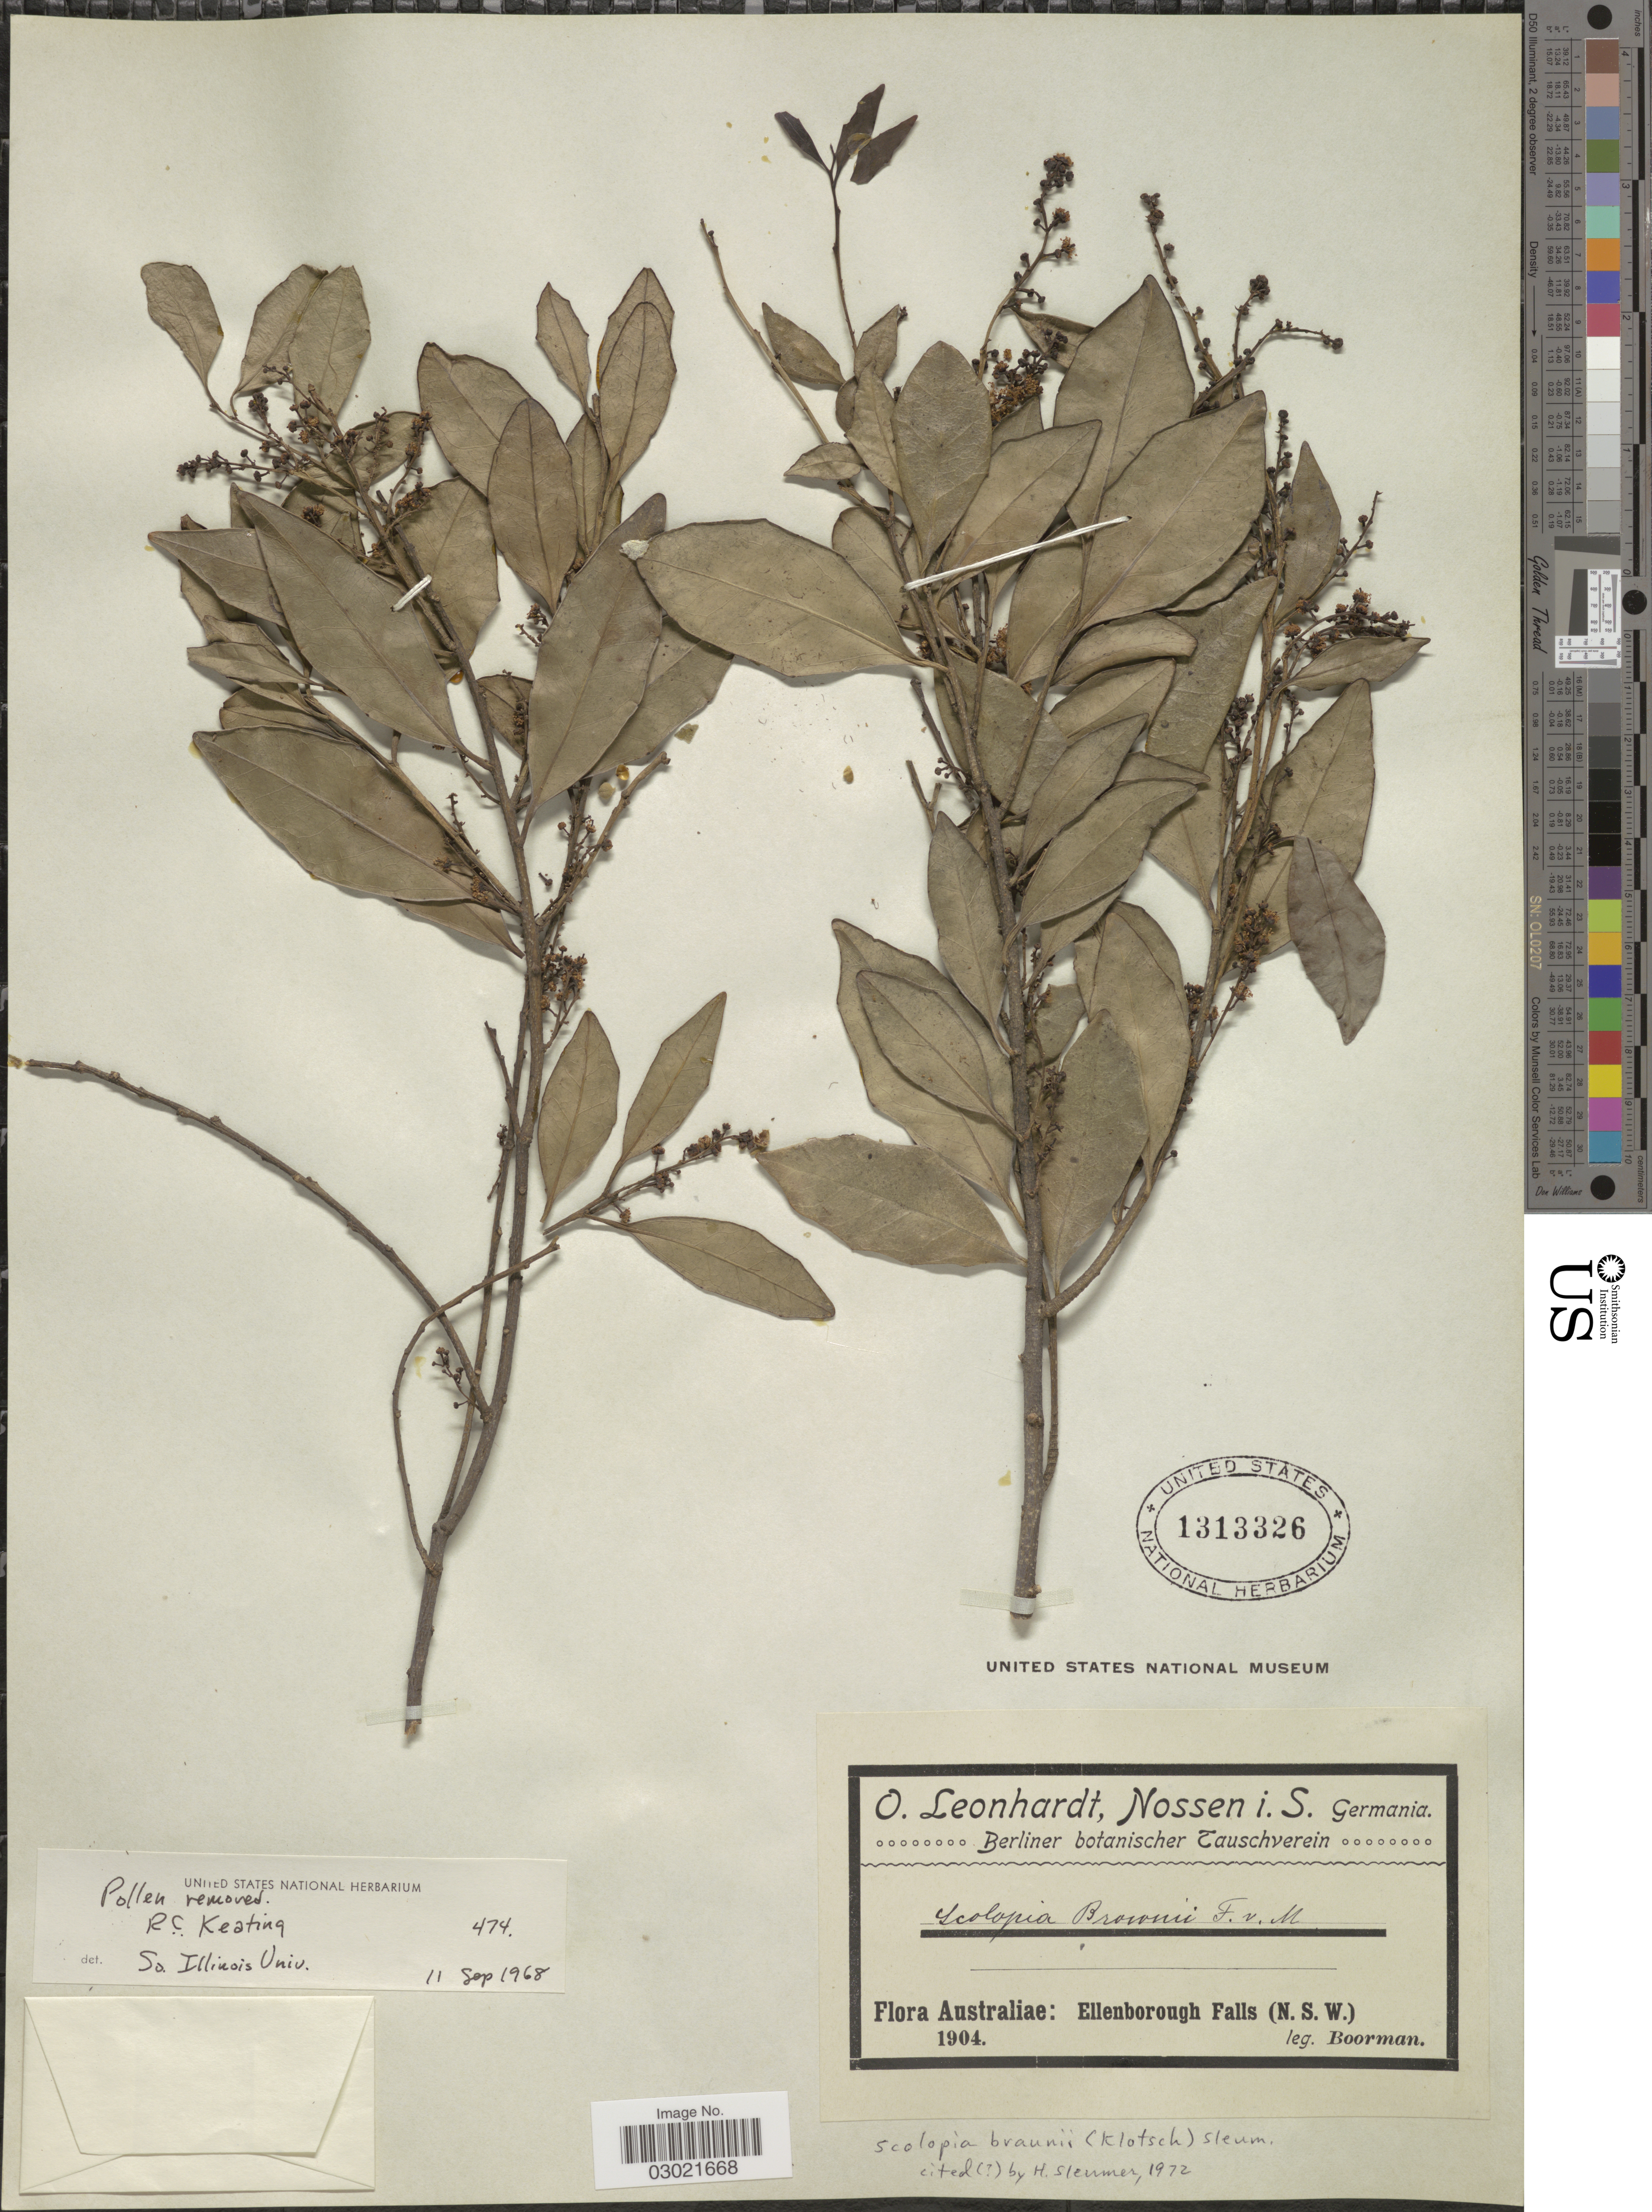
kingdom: Plantae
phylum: Tracheophyta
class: Magnoliopsida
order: Malpighiales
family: Salicaceae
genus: Scolopia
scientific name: Scolopia braunii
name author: (Klotzsch) Sleumer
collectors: -. Boorman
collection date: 1904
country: Australia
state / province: New South Wales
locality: Ellenborough Falls (N.S.W.).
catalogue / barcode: US 1313326